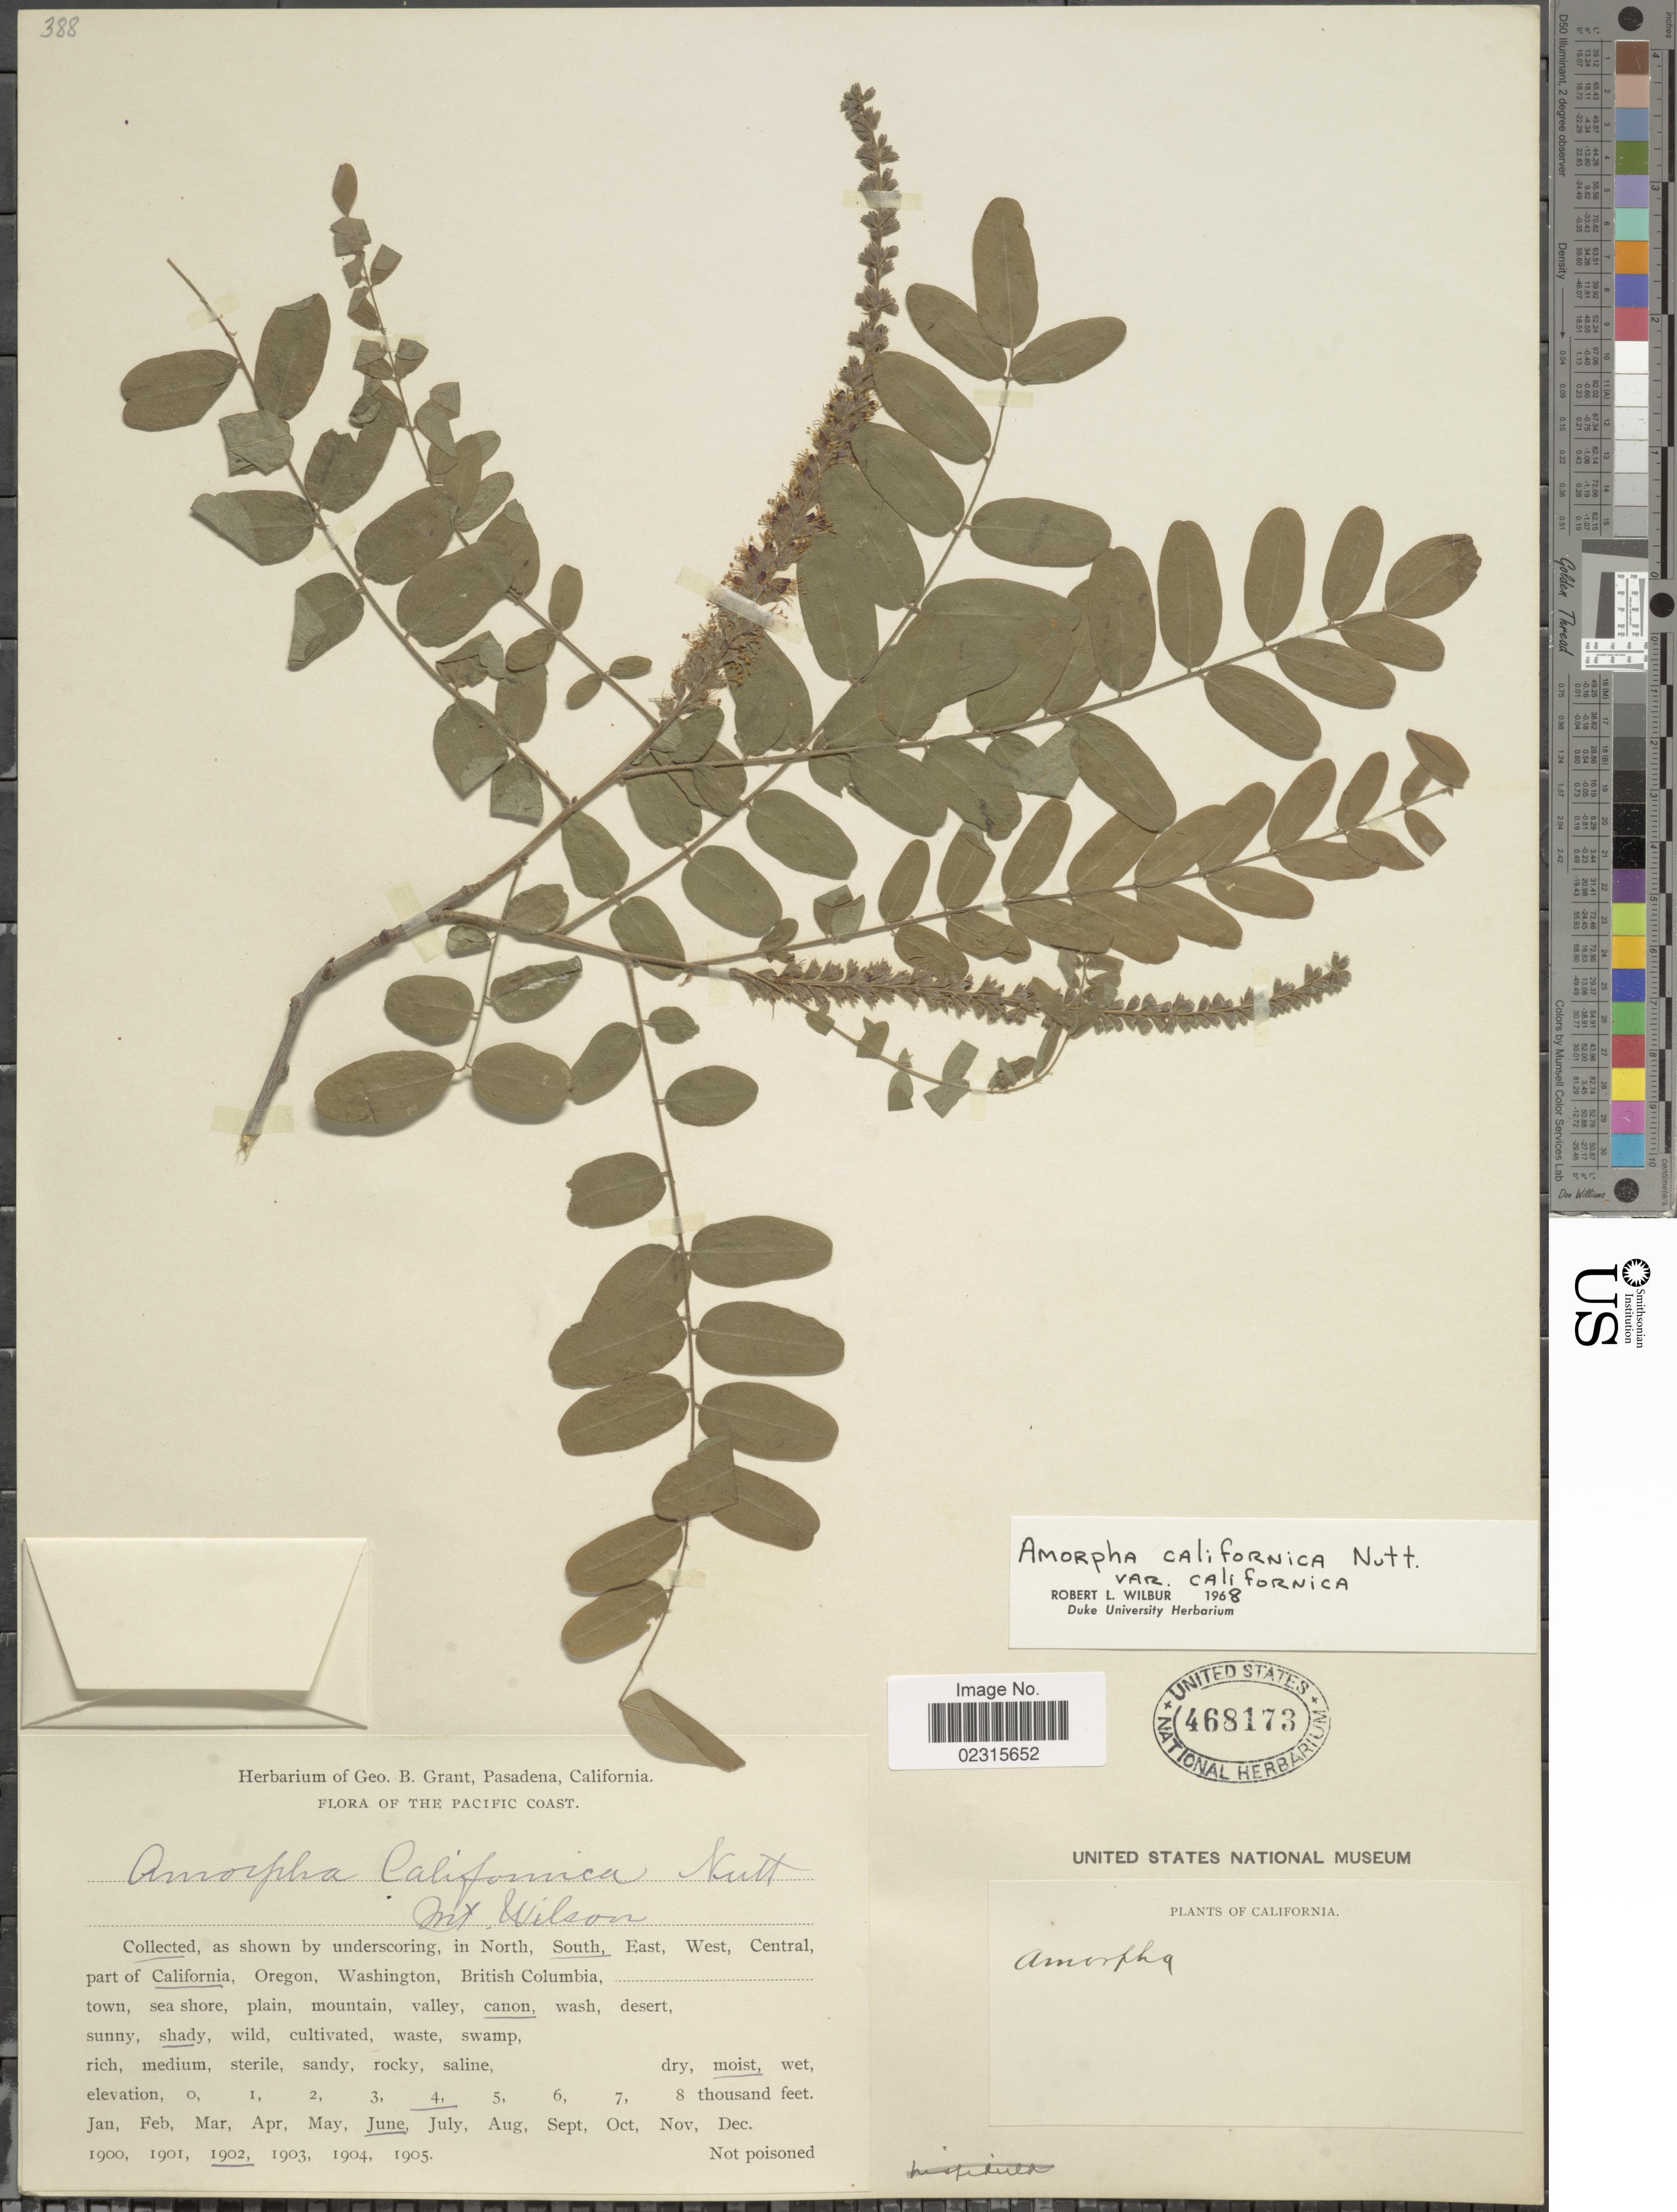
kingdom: Plantae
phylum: Tracheophyta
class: Magnoliopsida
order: Fabales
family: Fabaceae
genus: Amorpha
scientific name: Amorpha californica var. californica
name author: Nutt.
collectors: ex herb. G. B. Grant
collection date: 1902-06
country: United States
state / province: California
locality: The Pacific Coast, as shown underscoring in South California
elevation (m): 1219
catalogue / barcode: US 468173